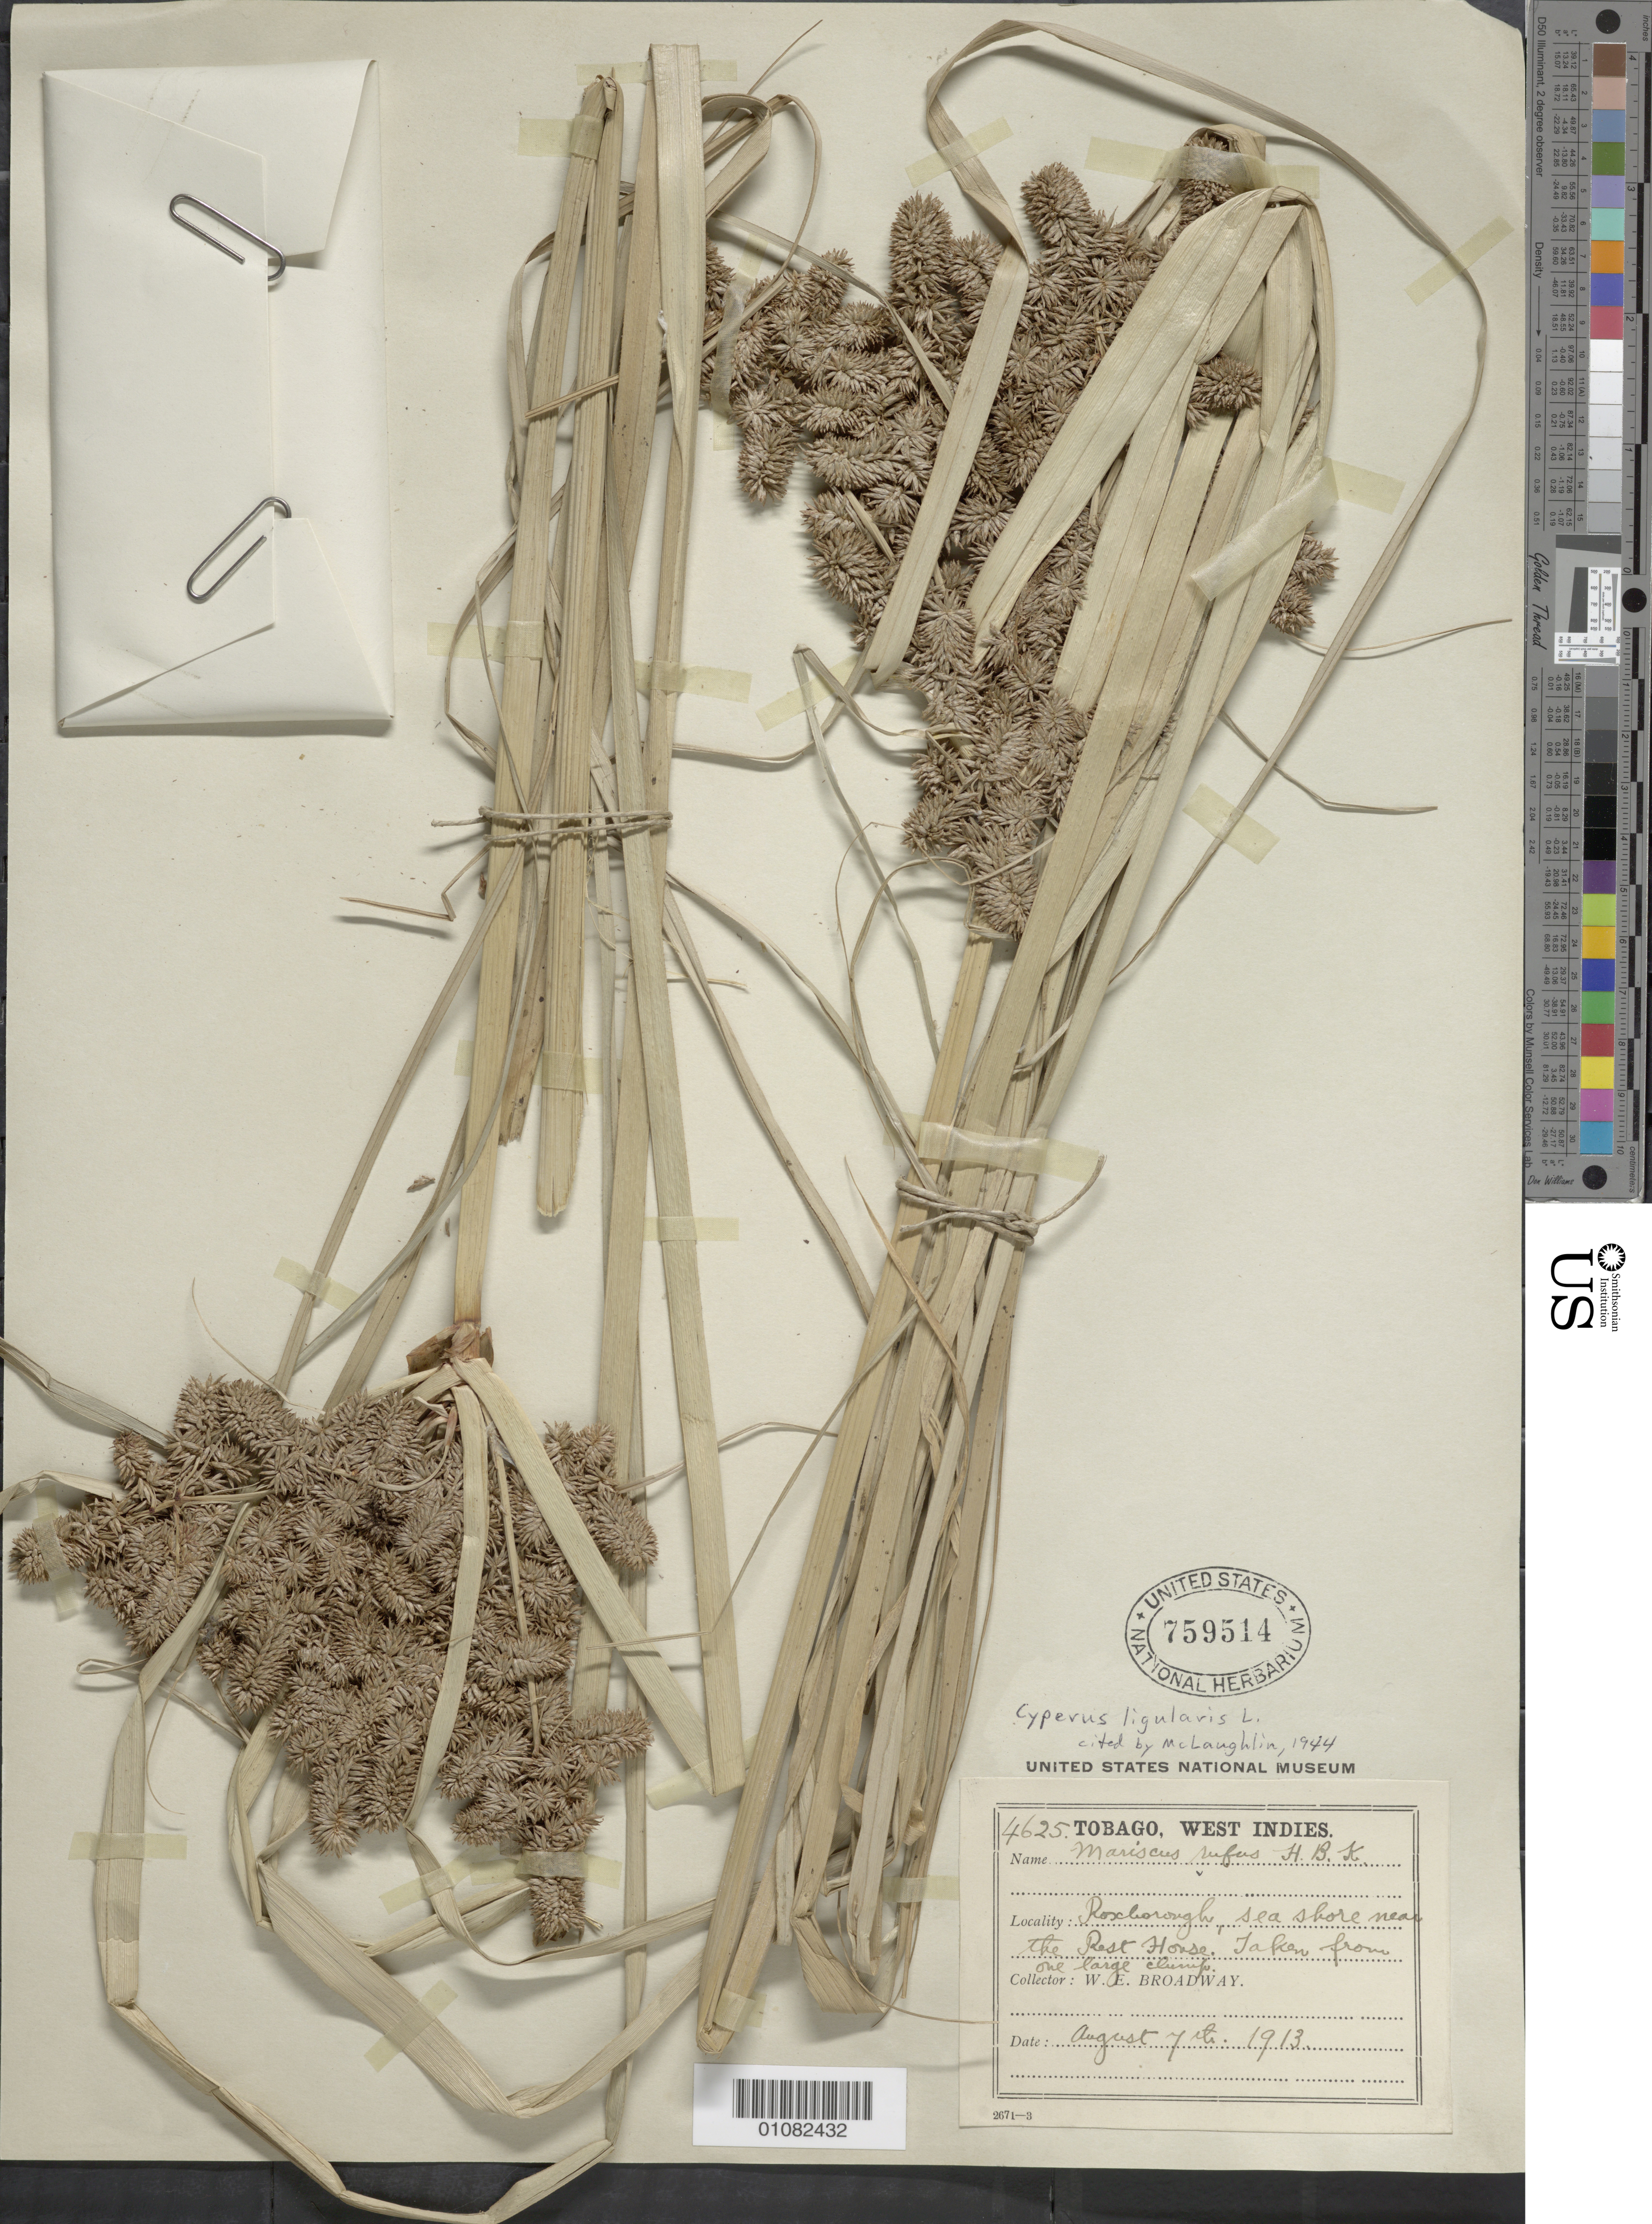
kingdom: Plantae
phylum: Tracheophyta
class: Liliopsida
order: Poales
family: Cyperaceae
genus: Cyperus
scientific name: Cyperus ligularis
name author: L.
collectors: W. E. Broadway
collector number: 4625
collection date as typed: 07 Aug 1913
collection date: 1913-08-07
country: Trinidad and Tobago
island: Tobago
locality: Roxborough, sea shore near the Rest House.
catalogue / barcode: US 759514